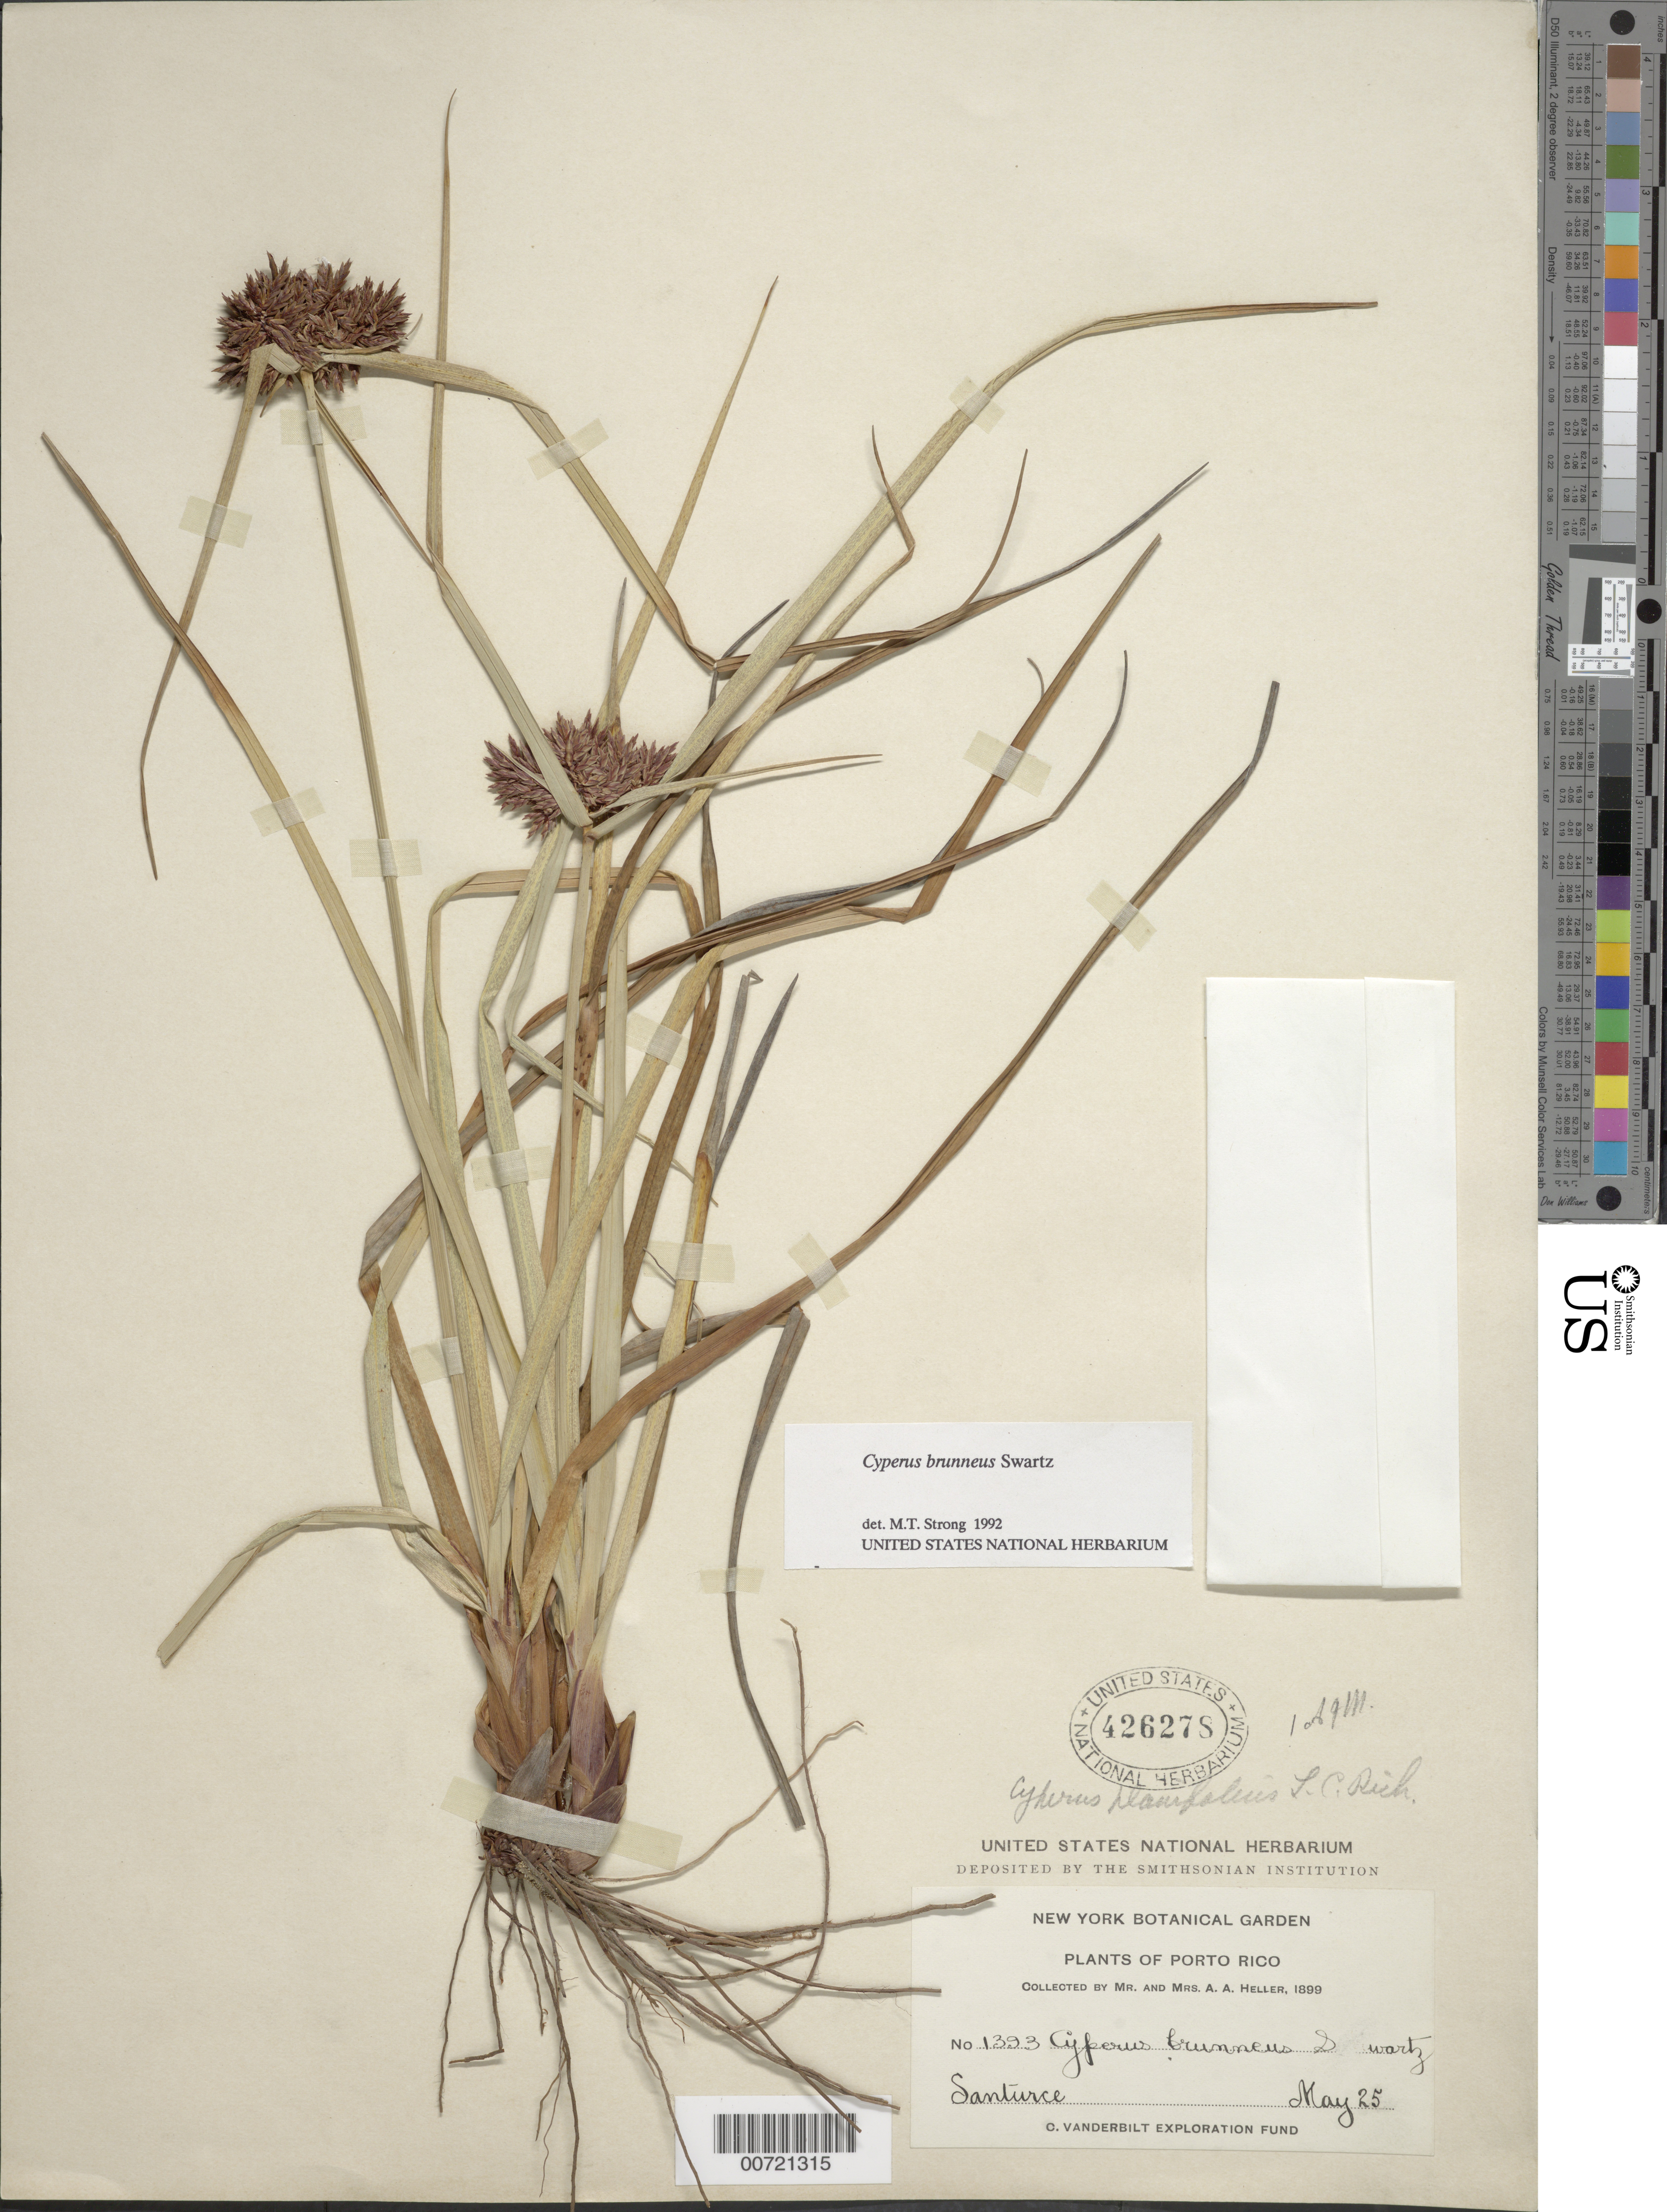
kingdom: Plantae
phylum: Tracheophyta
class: Liliopsida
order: Poales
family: Cyperaceae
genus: Cyperus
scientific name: Cyperus brunneus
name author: Sw.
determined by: Strong, M. T., (US), Smithsonian Institution - National Museum of Natural History (UNITED STATES)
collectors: A. A. Heller & E. G. Heller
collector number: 1393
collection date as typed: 25 May 1899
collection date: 1899-05-25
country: Puerto Rico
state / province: San Juan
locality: Santurce.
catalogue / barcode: US 426278